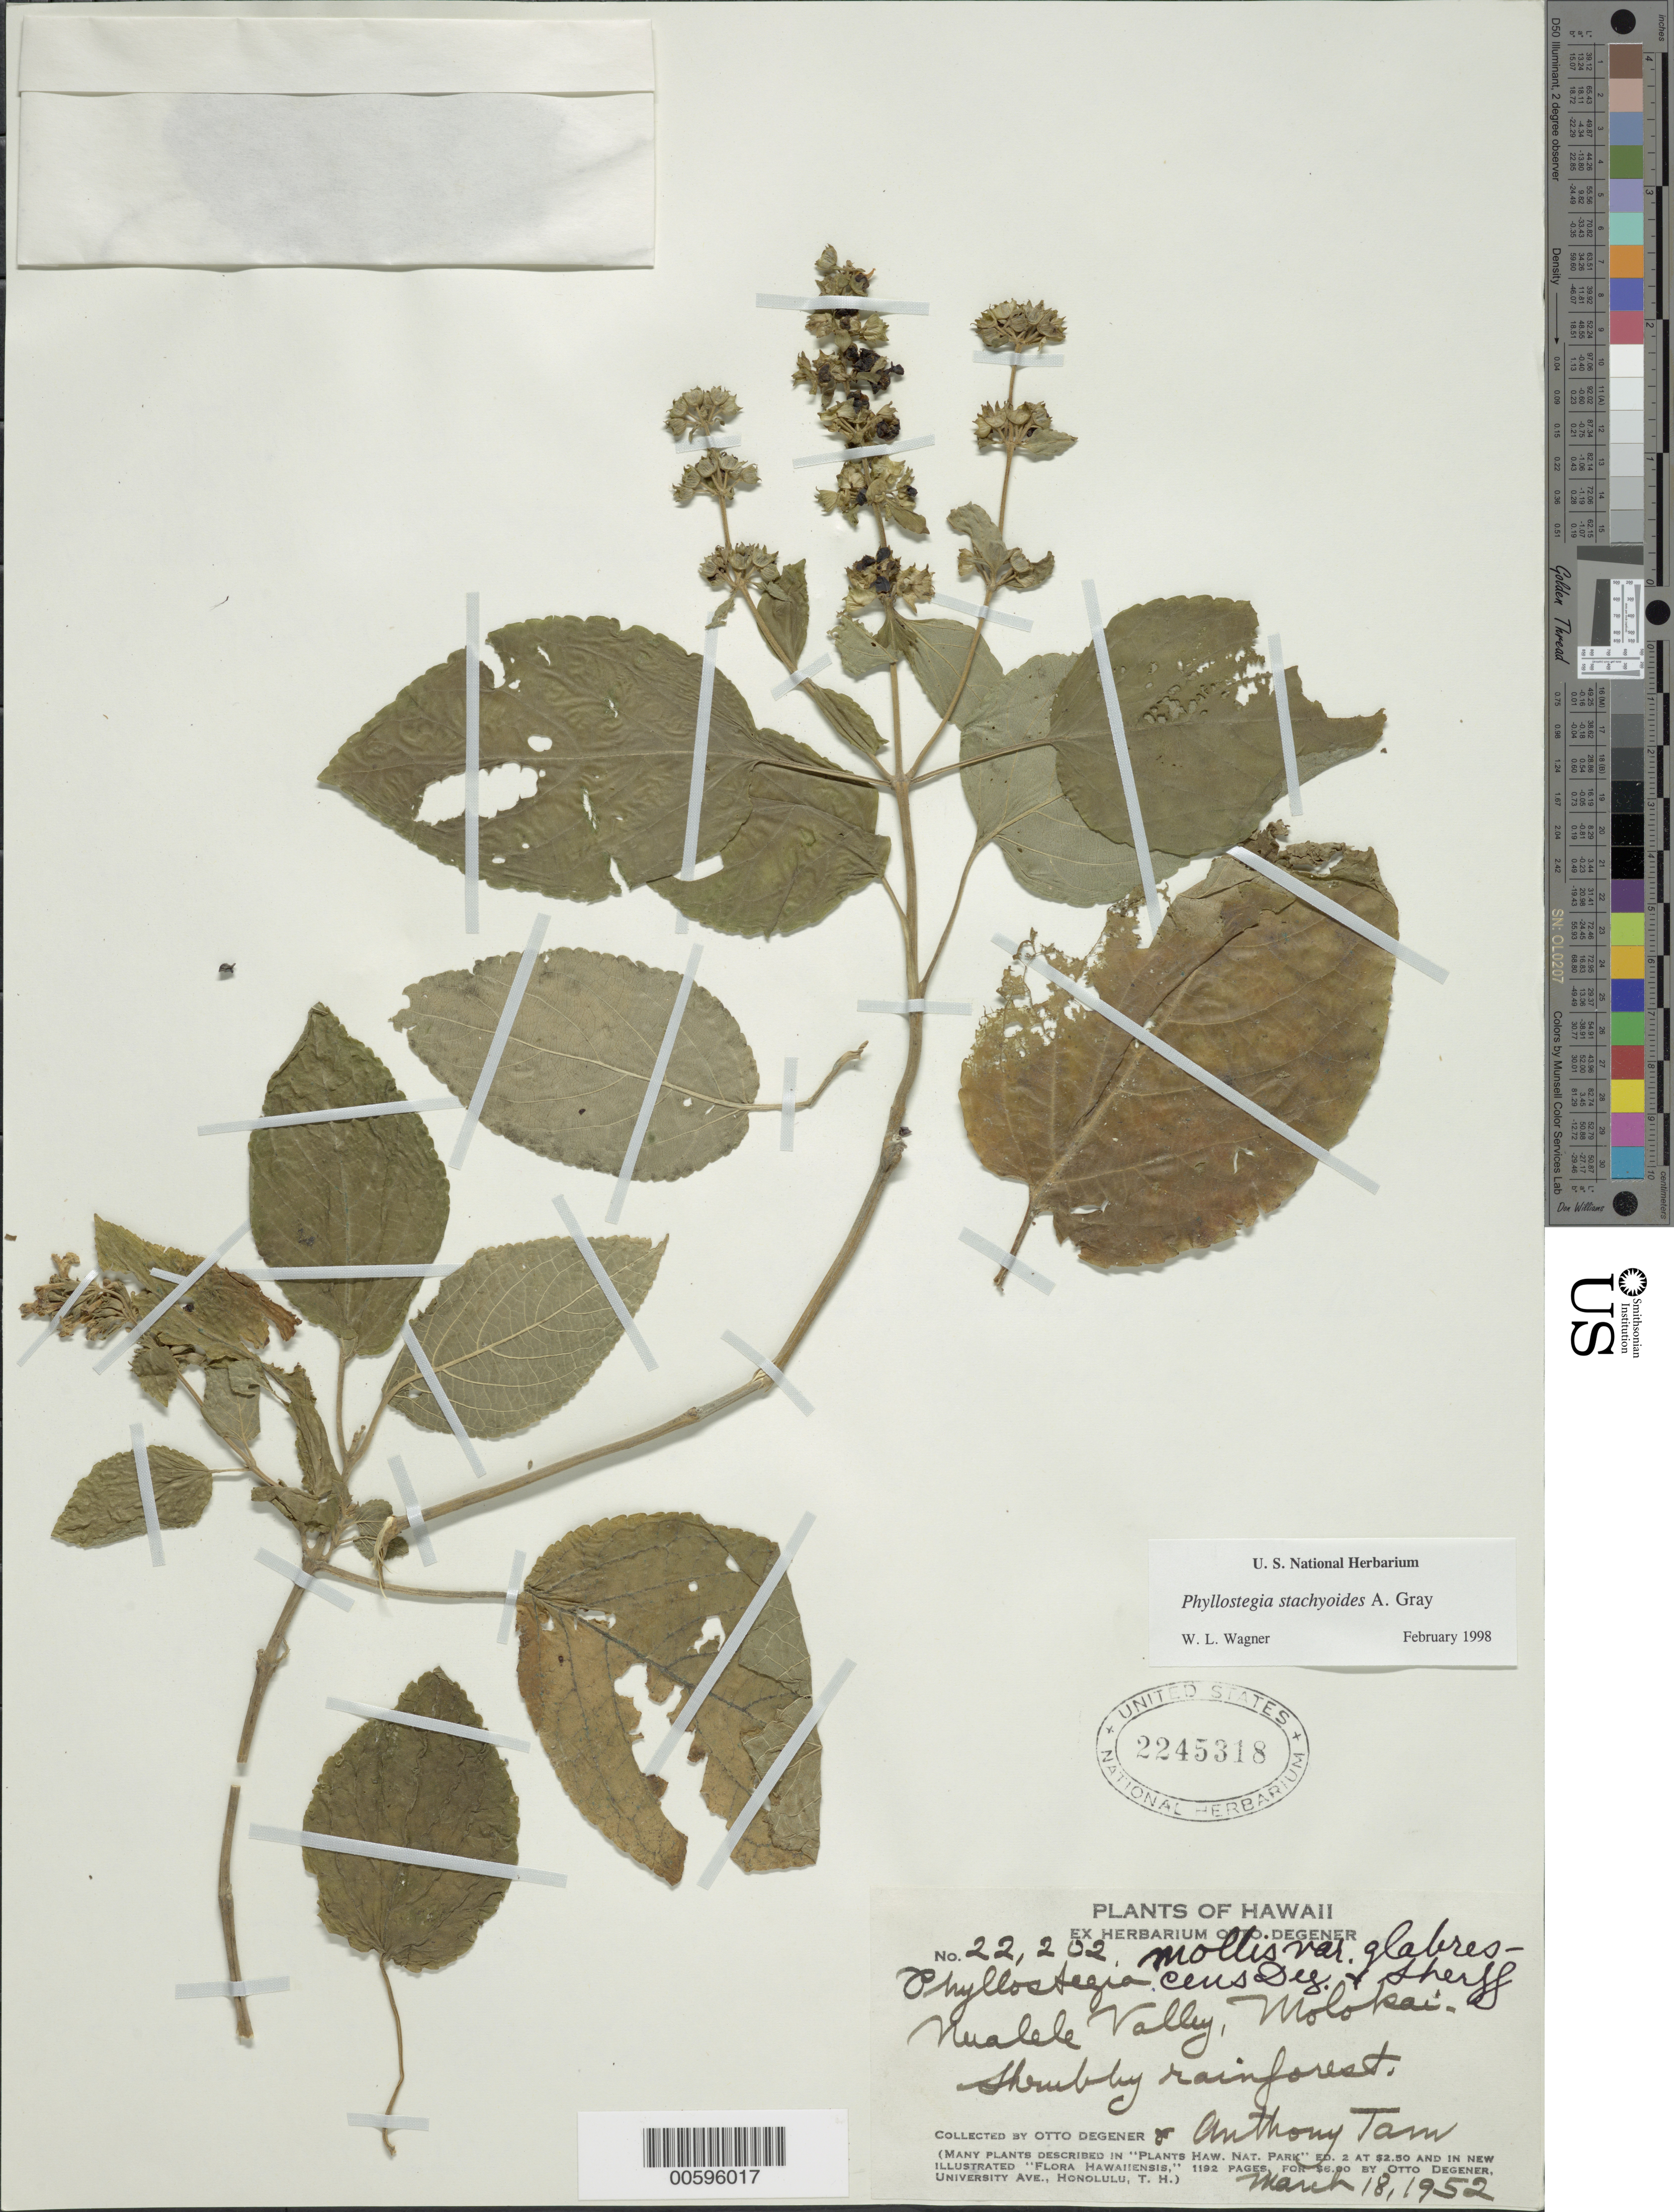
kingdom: Plantae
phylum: Tracheophyta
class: Magnoliopsida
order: Lamiales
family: Lamiaceae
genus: Phyllostegia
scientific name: Phyllostegia stachyoides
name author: A. Gray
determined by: Wagner, W. L., (BOT), Smithsonian Institution - National Museum of Natural History (UNITED STATES)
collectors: O. Degener & A. Tam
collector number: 22202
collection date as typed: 18 Mar 1952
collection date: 1952-03-18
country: United States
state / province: Hawaii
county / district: Maui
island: Moloka'i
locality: Nualele Valley.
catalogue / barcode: US 2245318